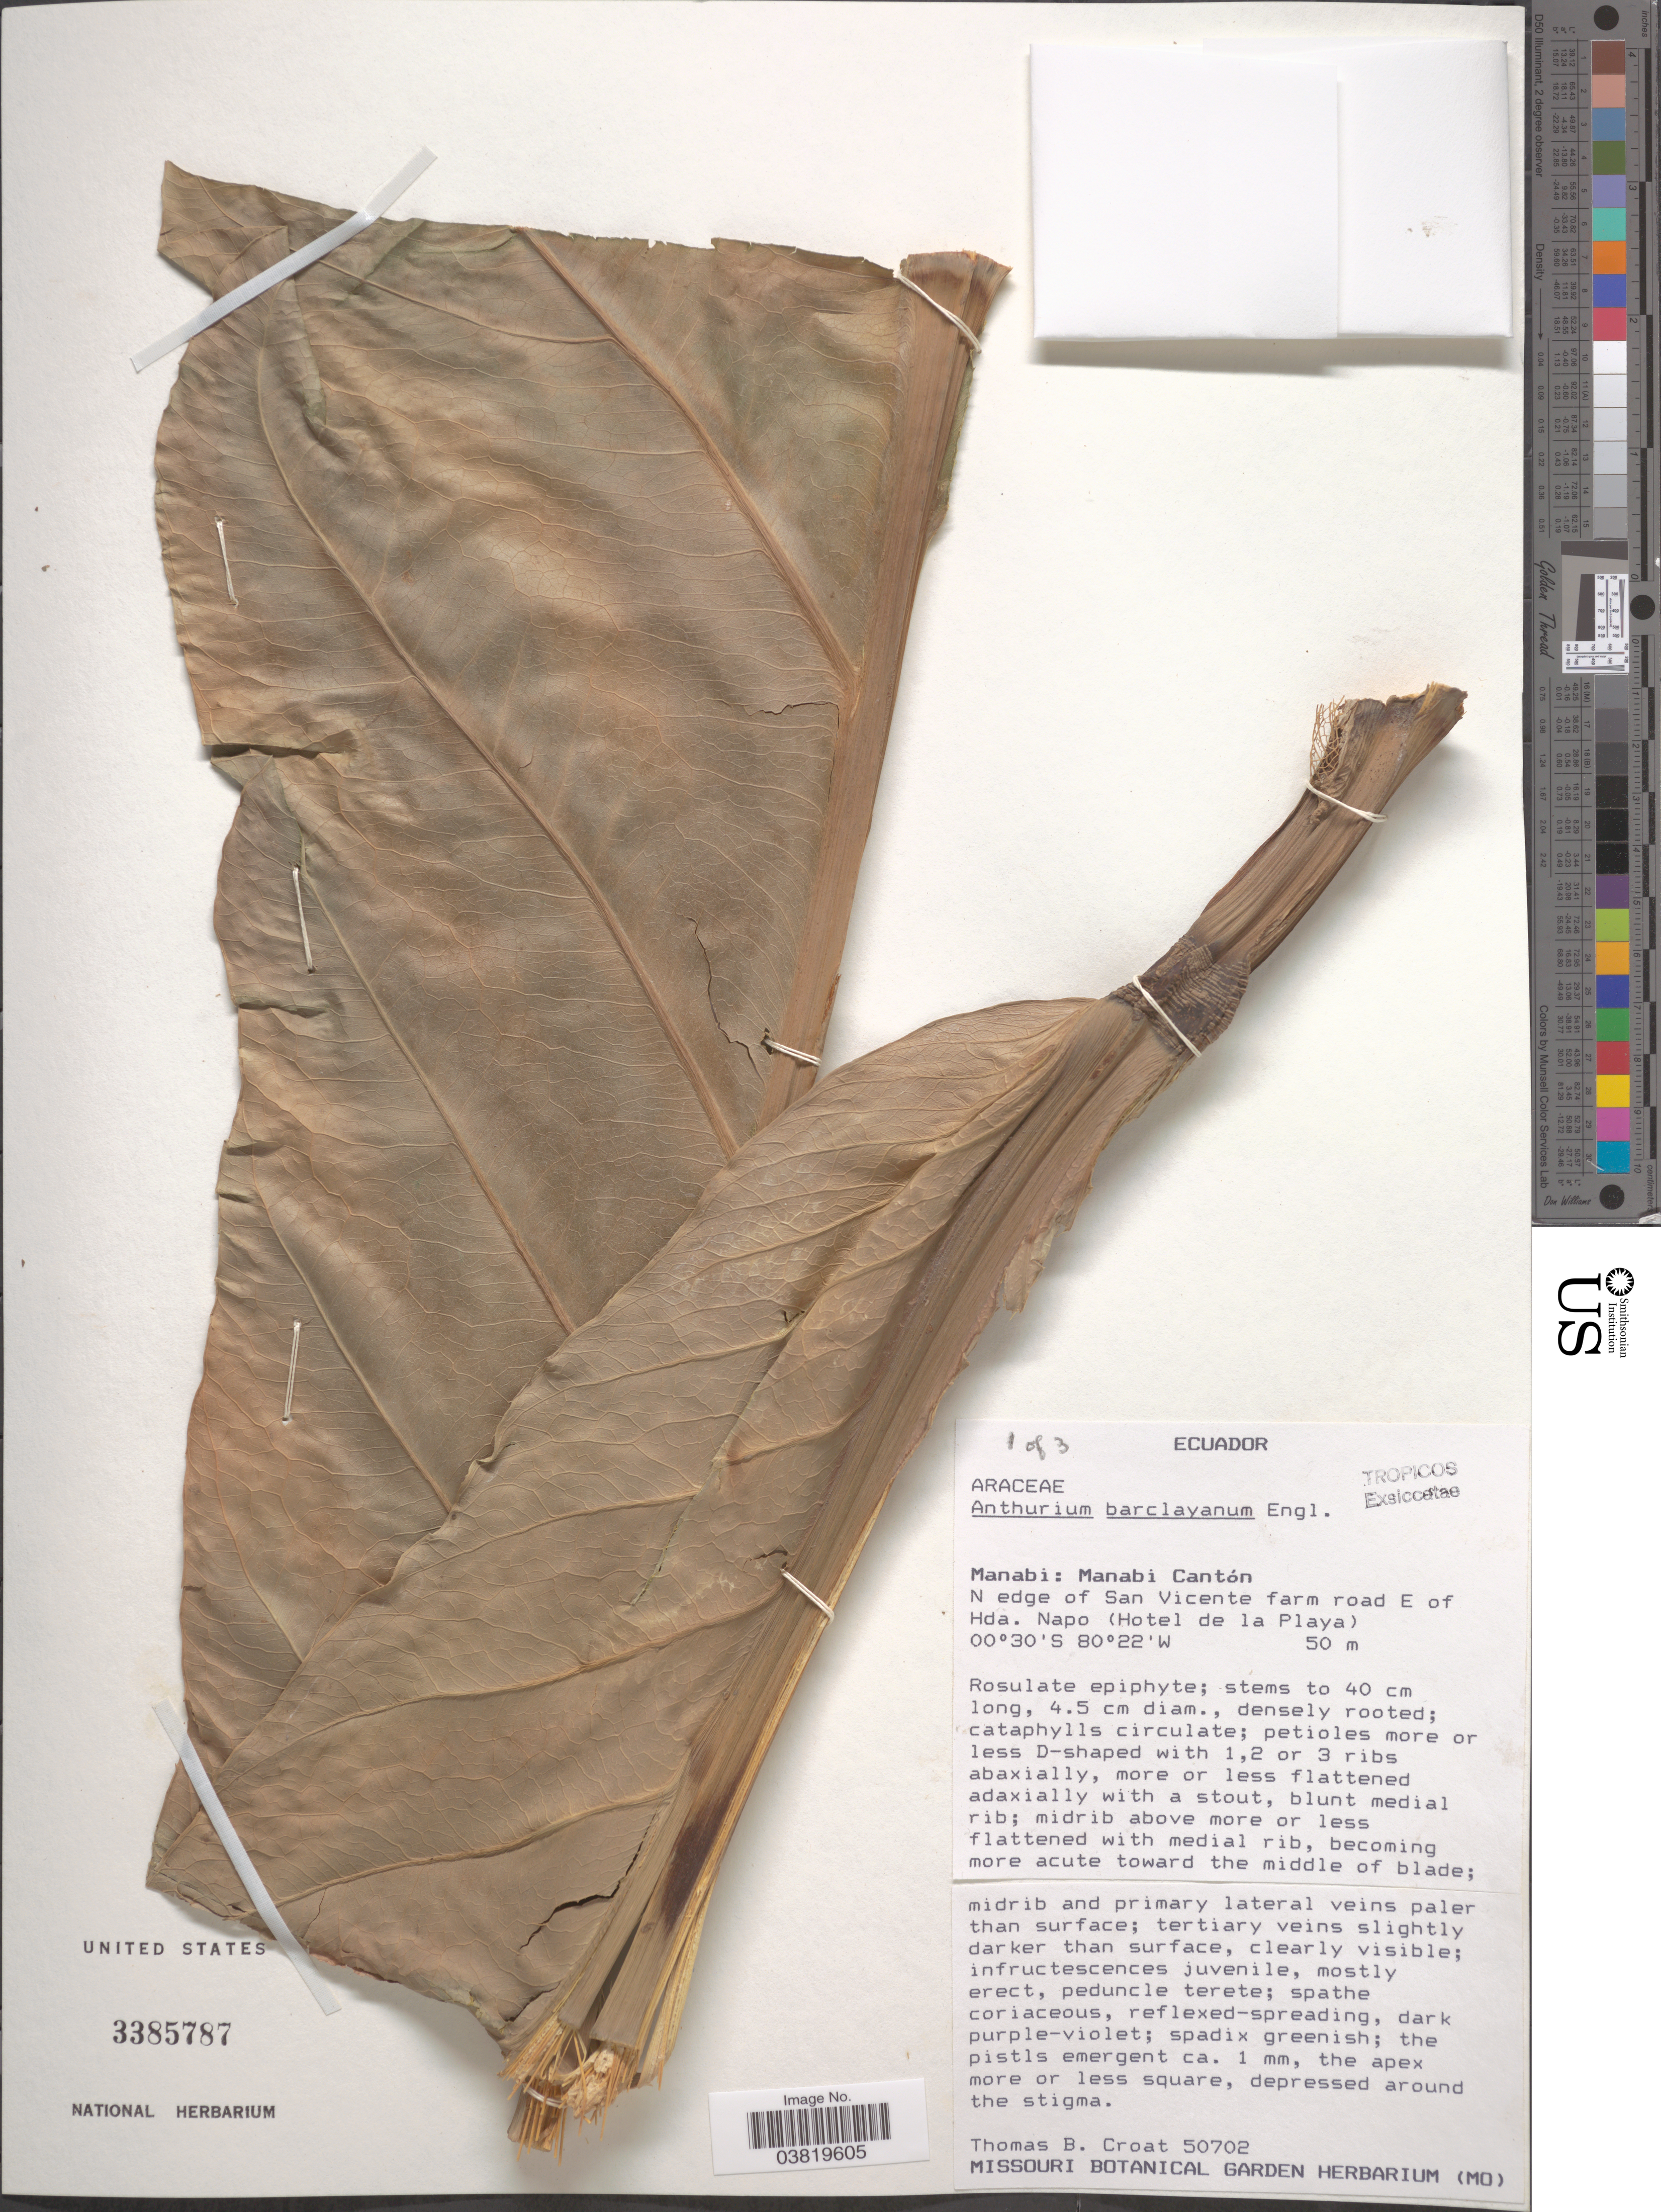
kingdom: Plantae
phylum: Tracheophyta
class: Liliopsida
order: Alismatales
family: Araceae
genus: Anthurium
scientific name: Anthurium barclayanum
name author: Engl.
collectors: T. B. Croat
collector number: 50702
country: Ecuador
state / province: Manabí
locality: Manabi Cantón. N edge of San Vicente farm road E of Hda. Napo (Hotel de la Playa).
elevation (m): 50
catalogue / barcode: US 3385787